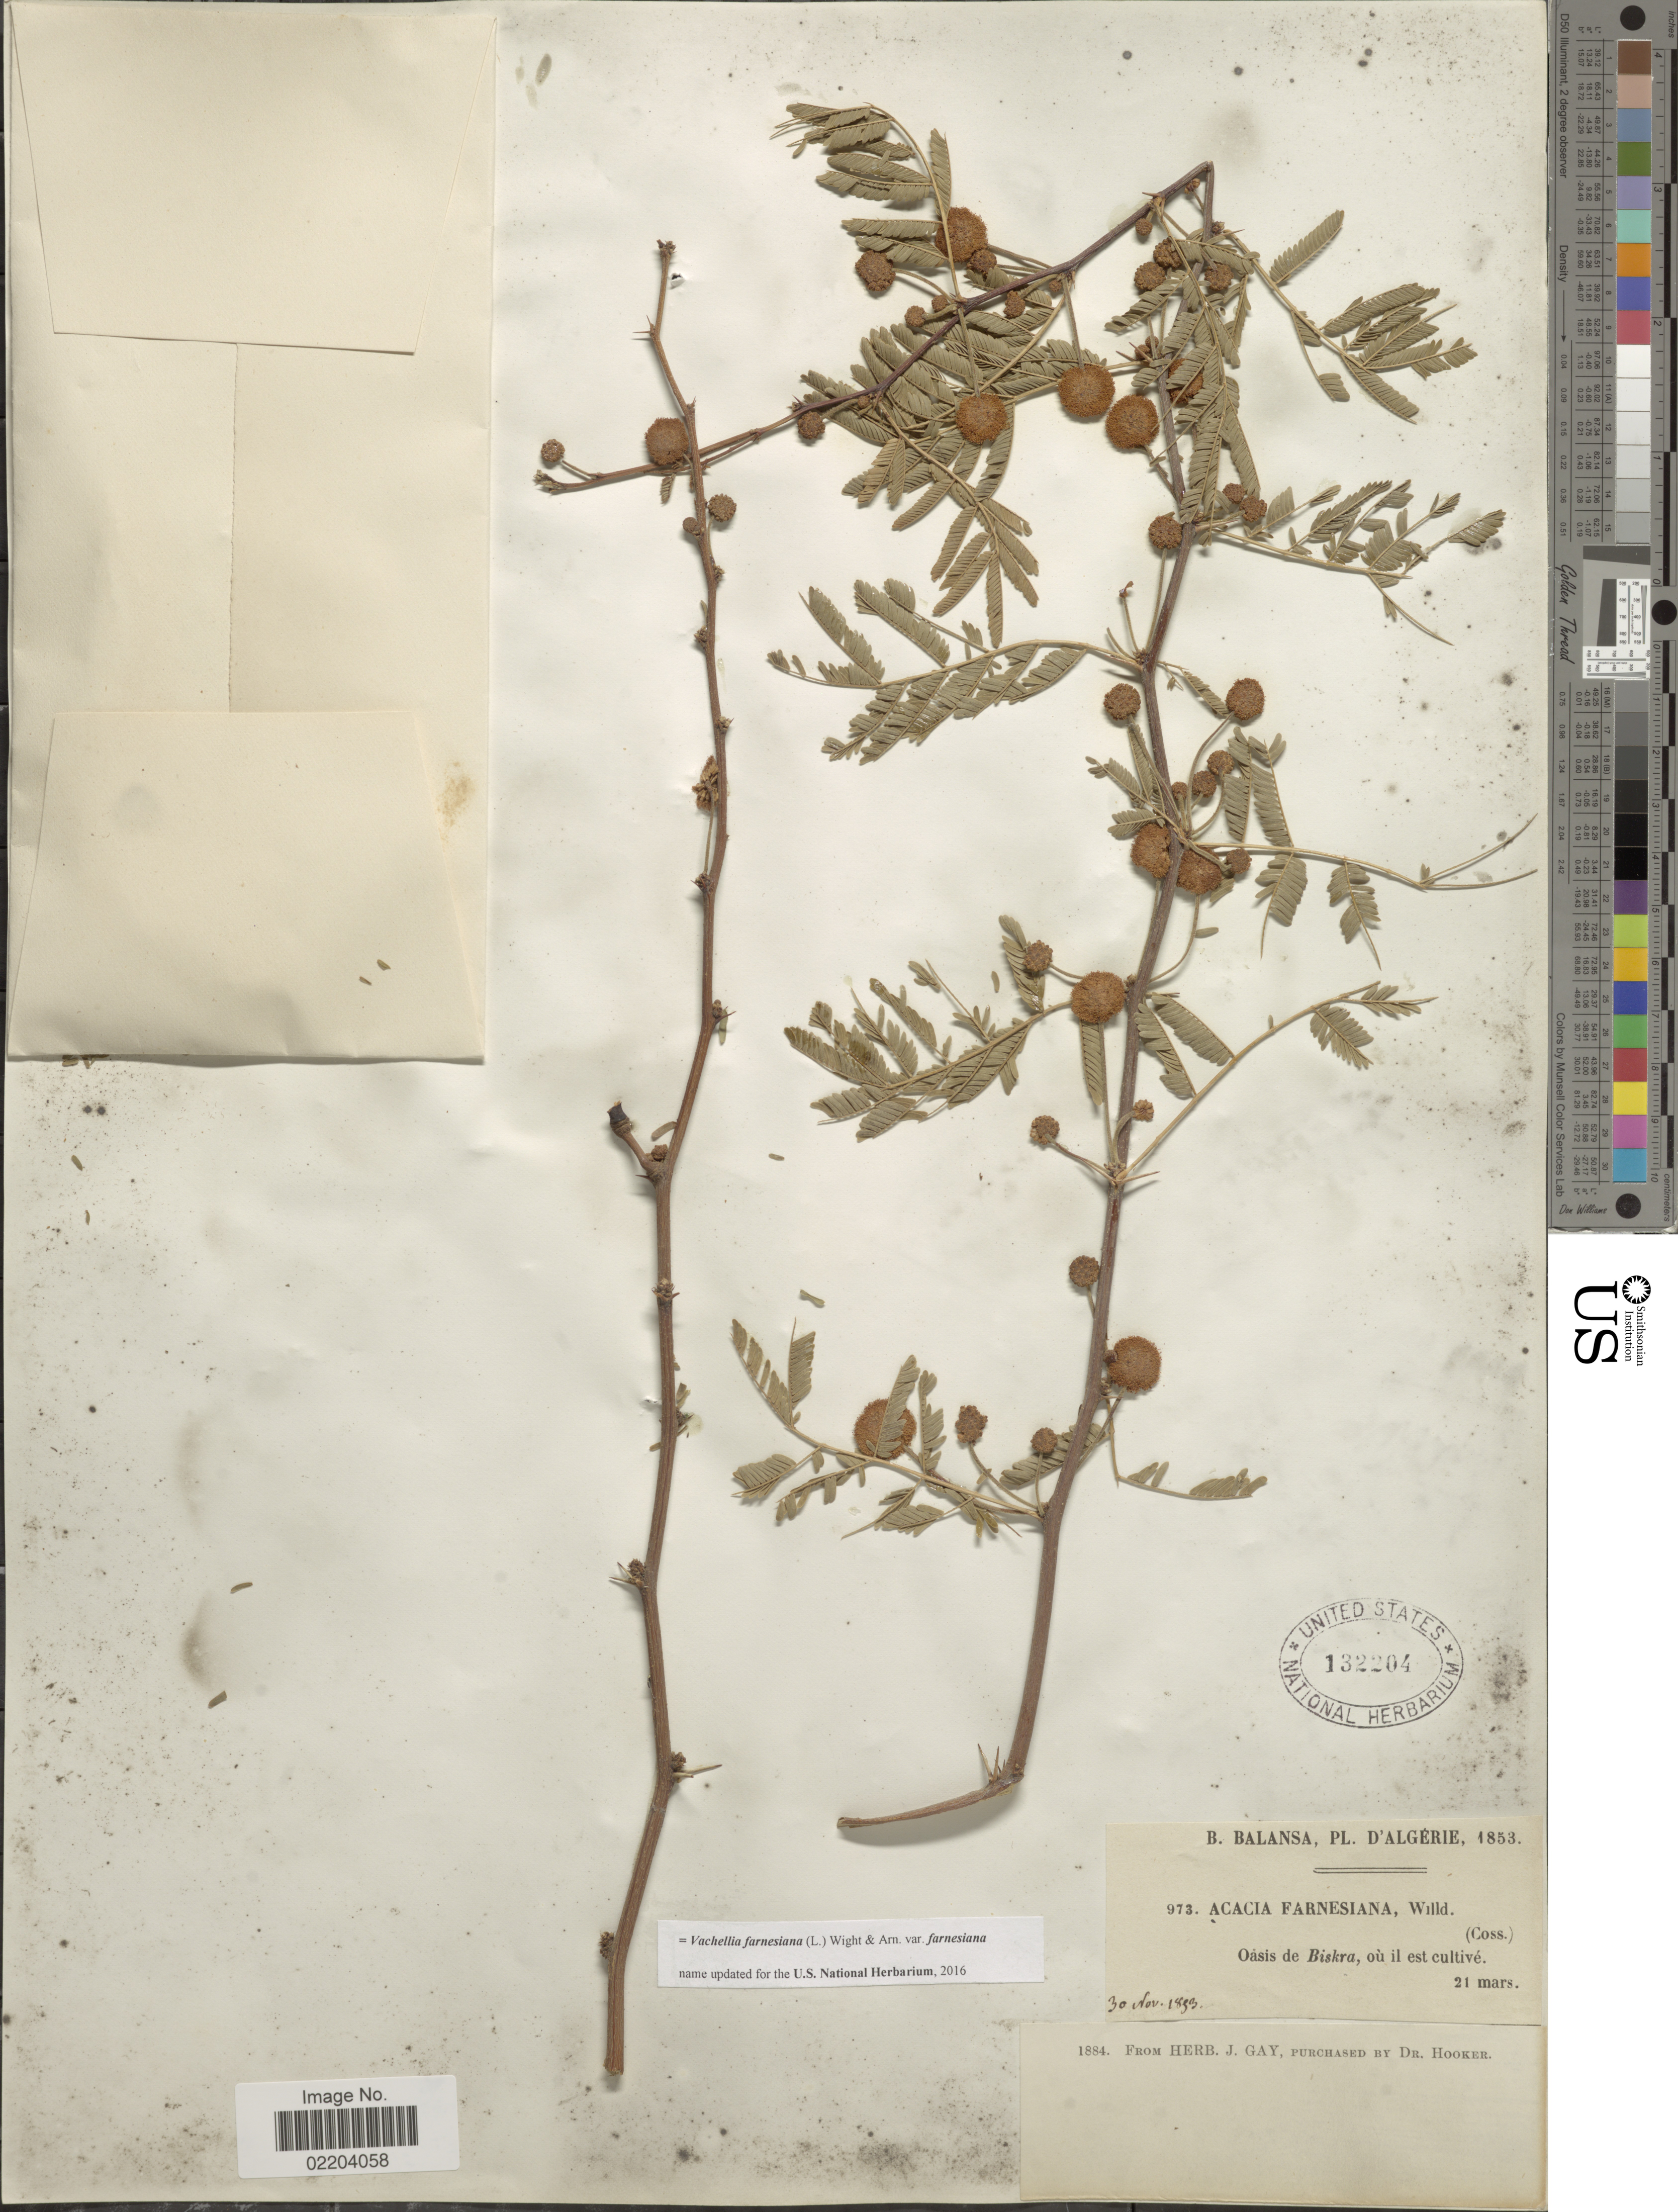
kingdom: Plantae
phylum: Tracheophyta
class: Magnoliopsida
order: Fabales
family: Fabaceae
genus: Vachellia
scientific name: Vachellia farnesiana var. farnesiana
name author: (L.) Wight & Arn.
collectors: B. Balansa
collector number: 973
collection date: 1853-03-21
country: Algeria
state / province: Biskra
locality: Oasis de Biskra,oú il est cultivé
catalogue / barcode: US 132204